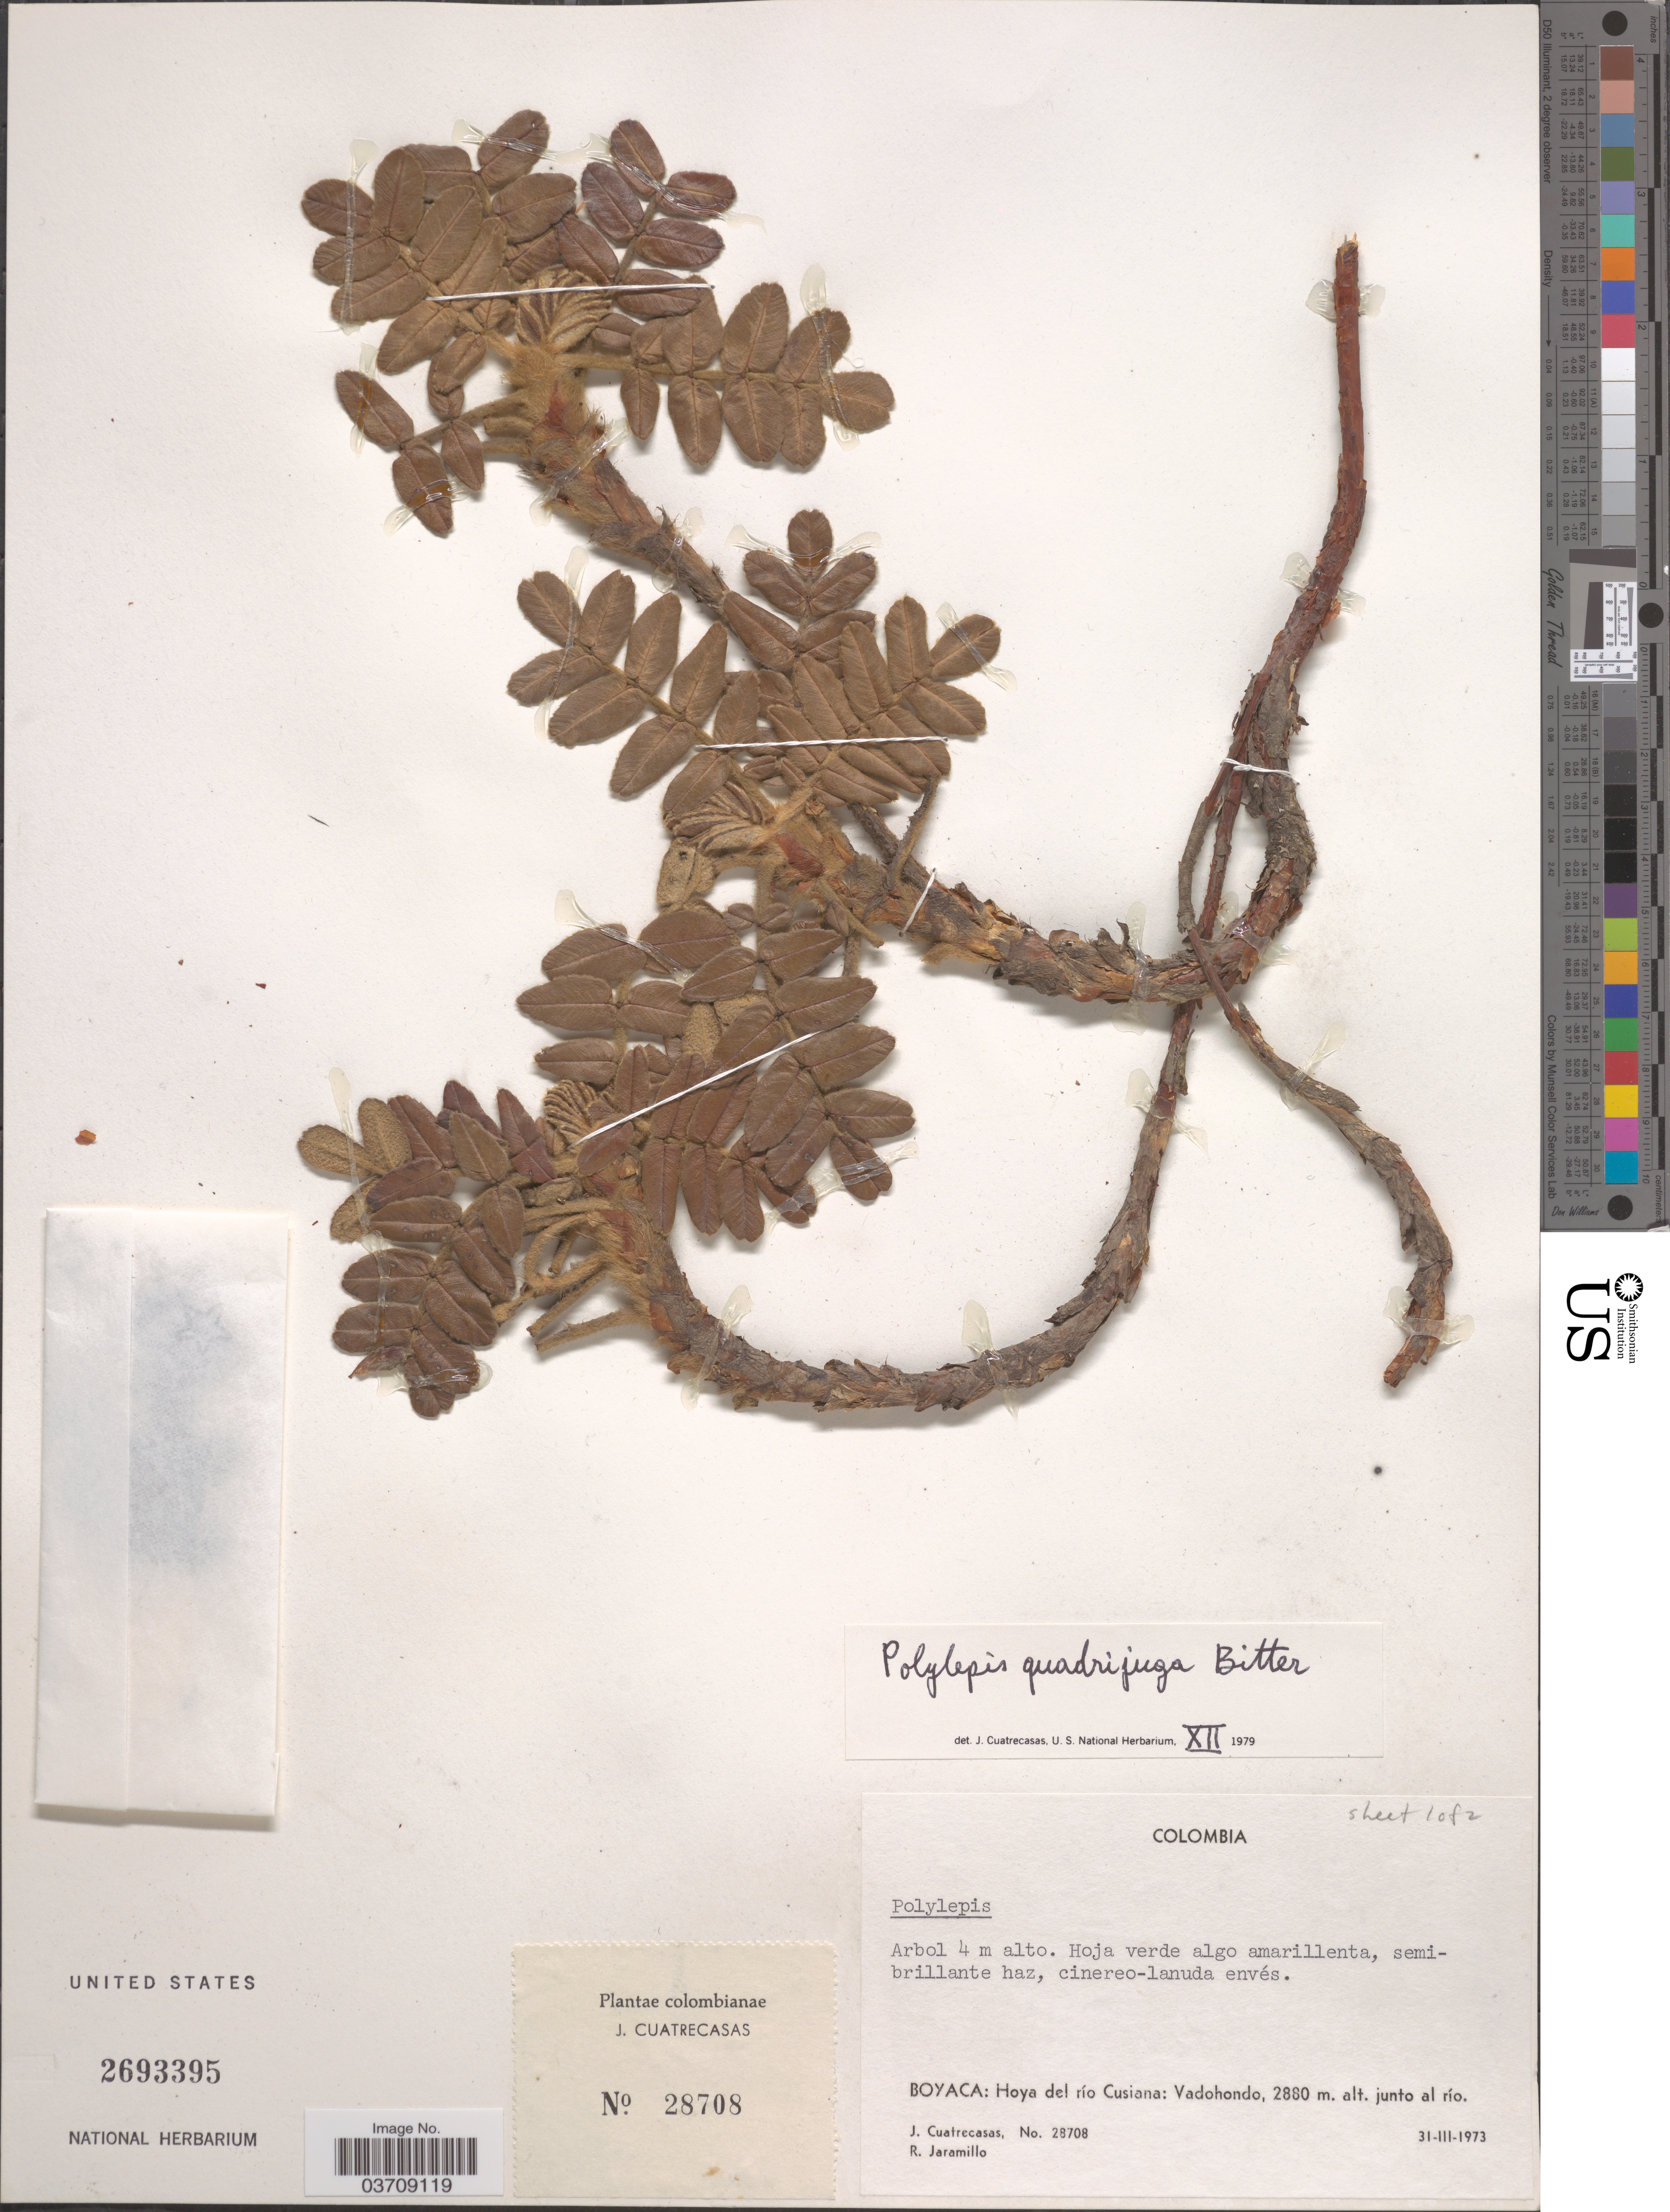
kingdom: Plantae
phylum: Tracheophyta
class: Magnoliopsida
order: Rosales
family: Rosaceae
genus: Polylepis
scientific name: Polylepis quadrijuga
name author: Bitter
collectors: J. Cuatrecasas & R. Jaramillo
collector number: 28708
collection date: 1973-03-31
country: Colombia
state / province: Boyacá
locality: Hoya del río Cusiana: Vadohondo.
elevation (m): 2880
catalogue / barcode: US 2693395